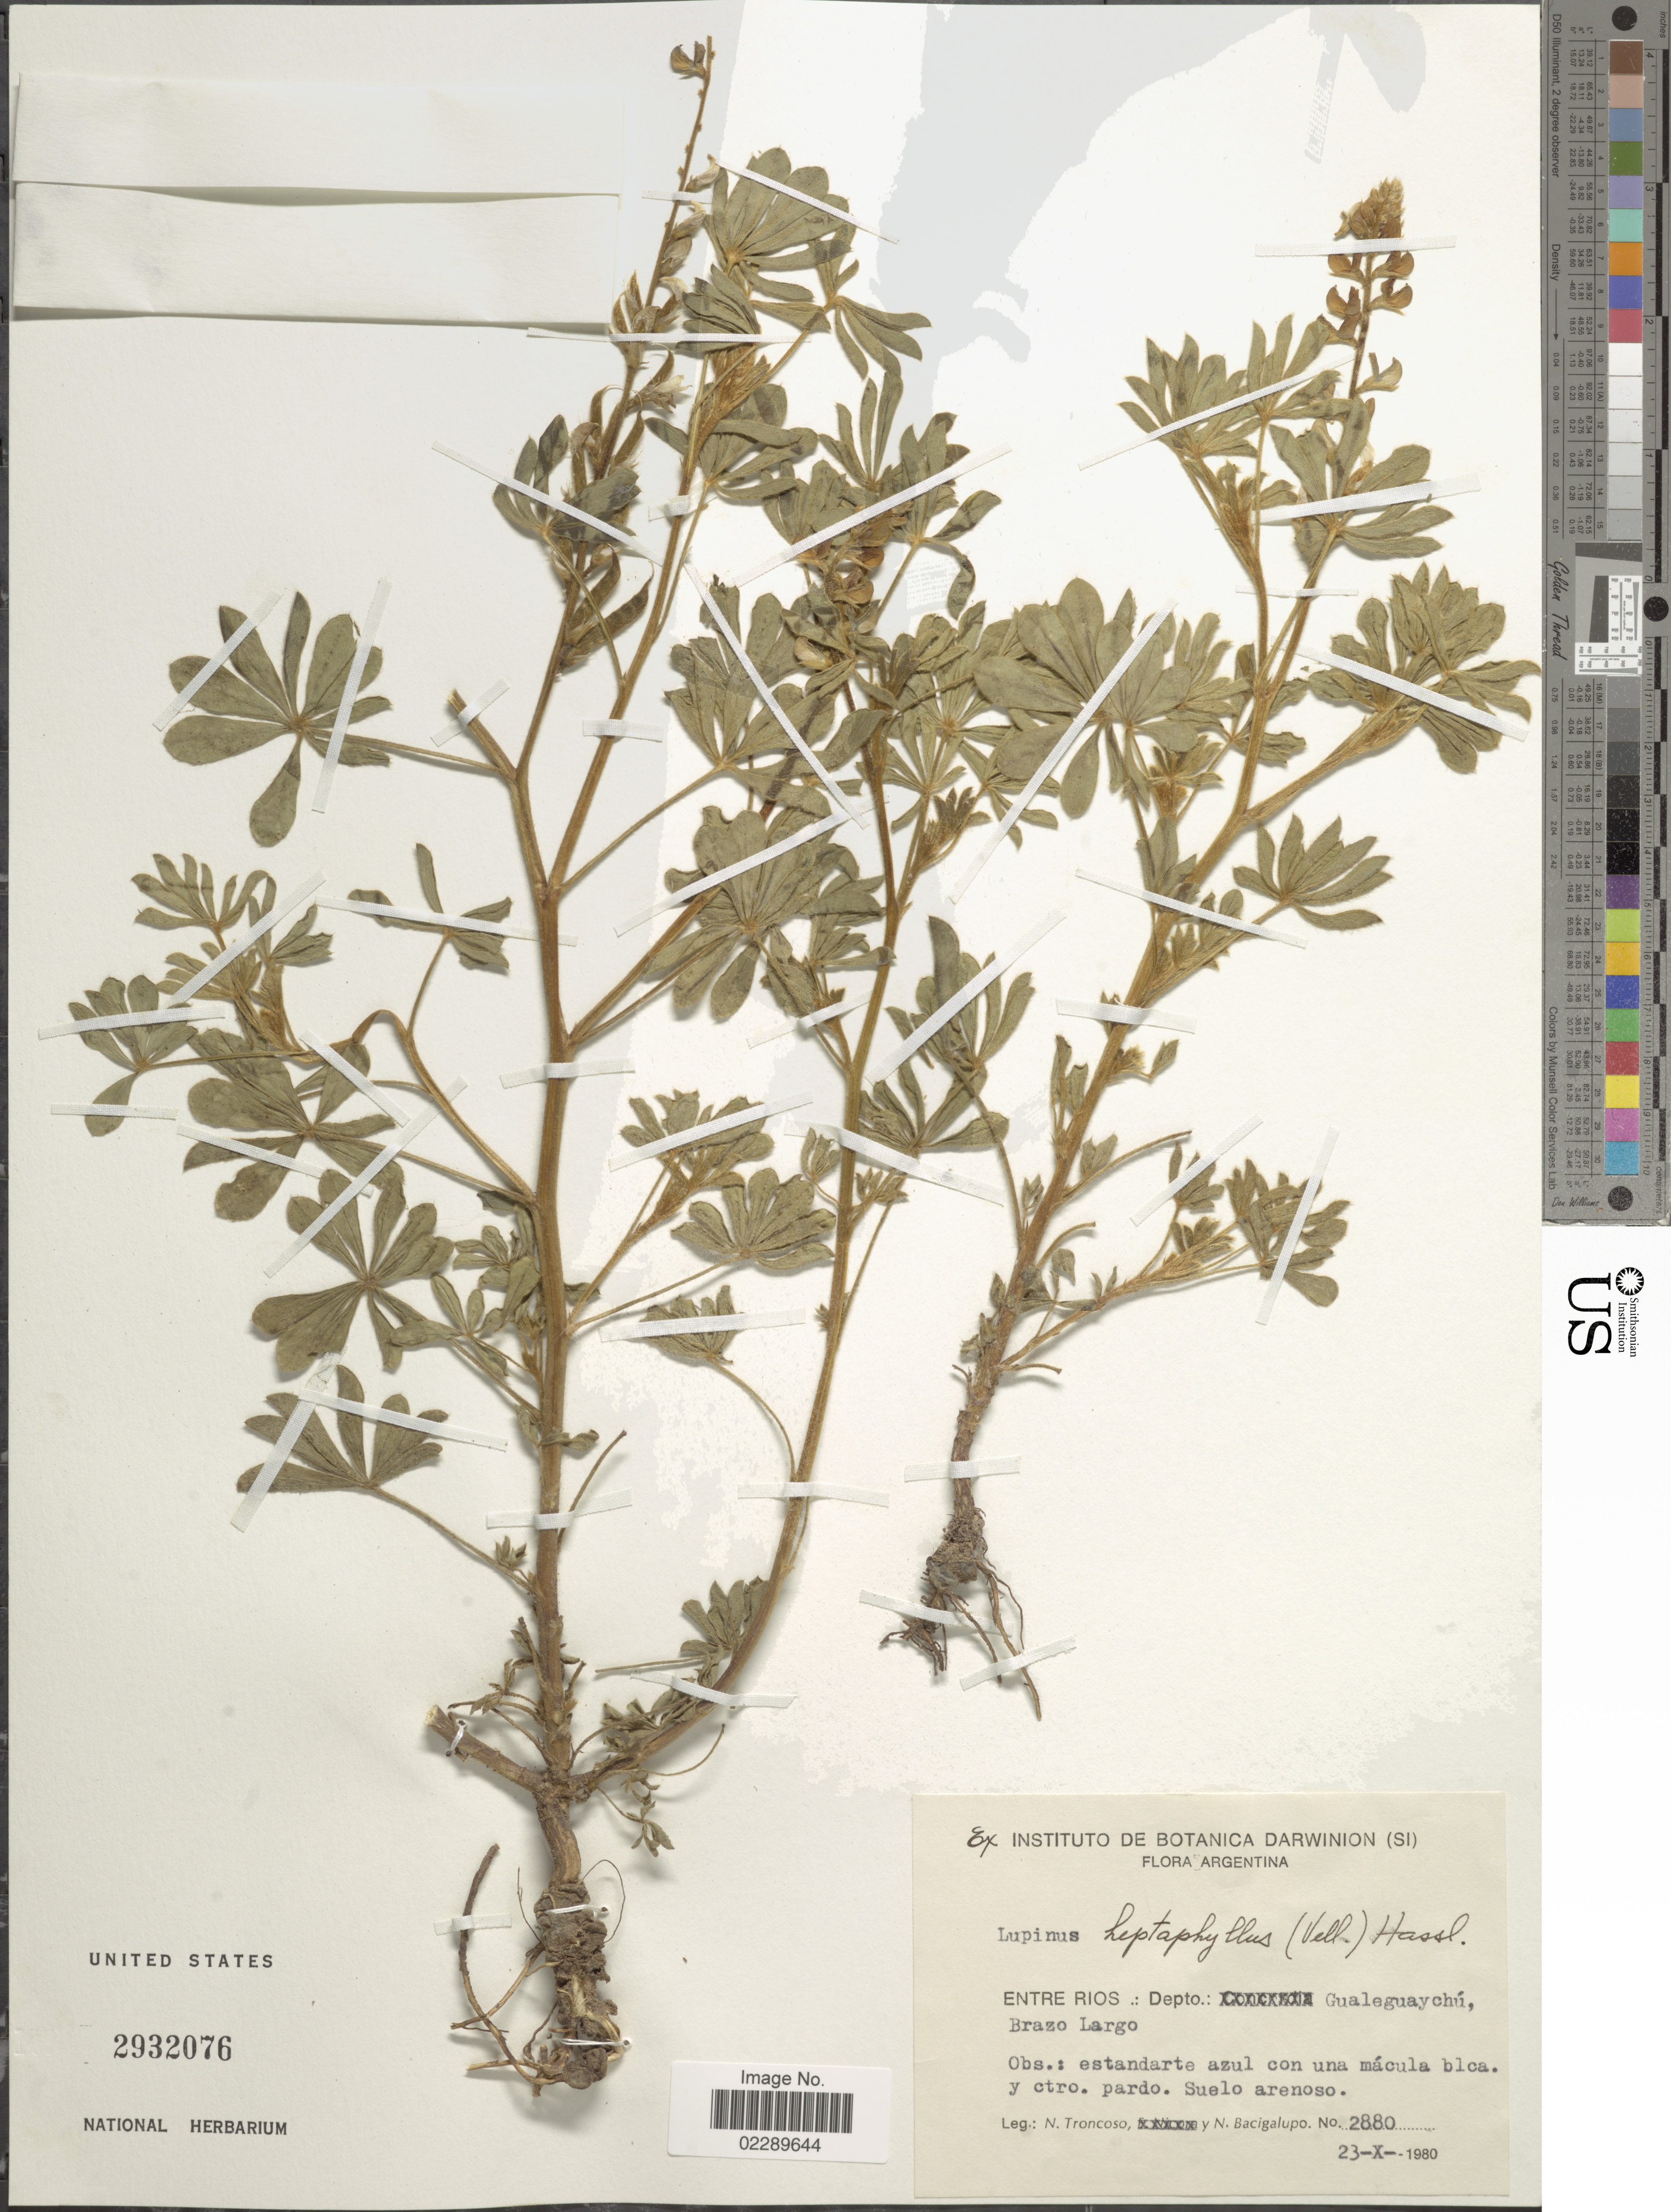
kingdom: Plantae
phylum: Tracheophyta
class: Magnoliopsida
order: Fabales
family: Fabaceae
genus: Lupinus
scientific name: Lupinus gibertianus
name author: C.P. Sm.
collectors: N. Troncoso & N. M. Bacigalupo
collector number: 2880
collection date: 1980-10-23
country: Argentina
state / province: Entre Rios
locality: Entre Rios: Depto.: Gualeguaychú, Brazo Largo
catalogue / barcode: US 2932076